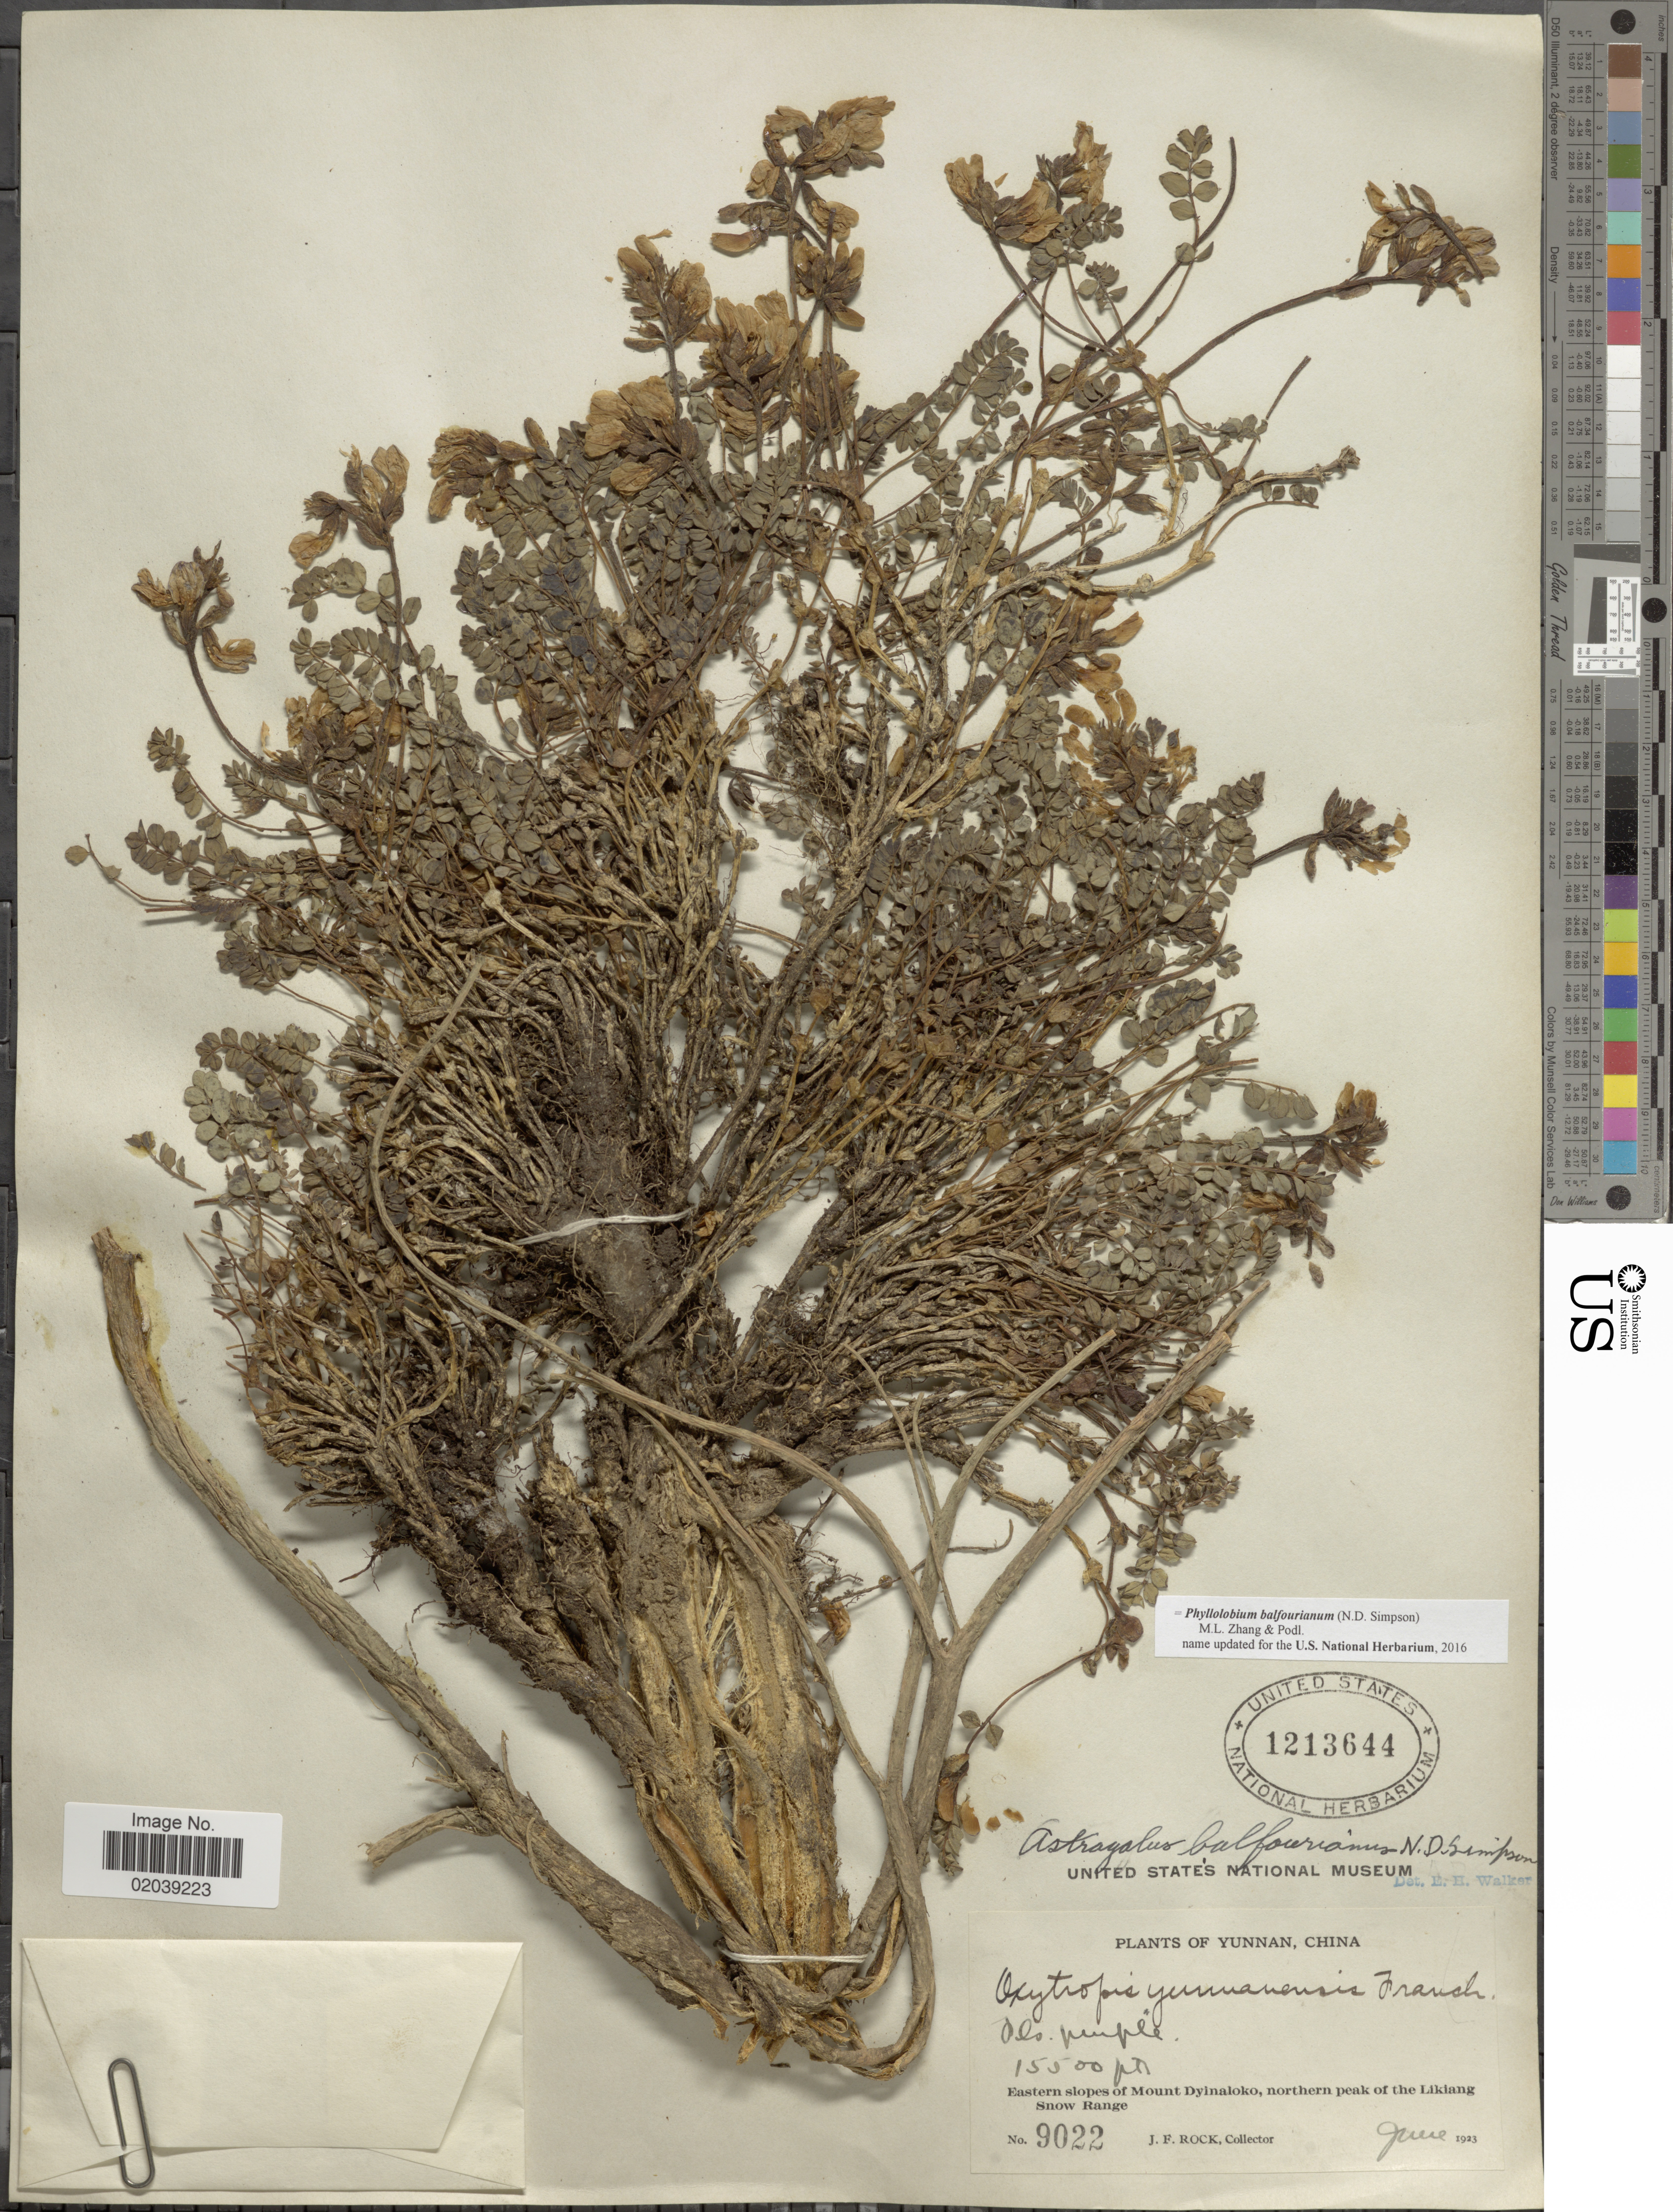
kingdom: Plantae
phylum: Tracheophyta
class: Magnoliopsida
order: Fabales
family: Fabaceae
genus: Phyllolobium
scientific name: Phyllolobium balfourianum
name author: (N.D. Simpson) M.L. Zhang & Podlech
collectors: J. Rock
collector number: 9022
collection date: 1923-06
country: China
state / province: Yunnan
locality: Eastern slopes of Mount Dyinaloko, northern peak of the Likiang Snow Range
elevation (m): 4724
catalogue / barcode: US 1213644